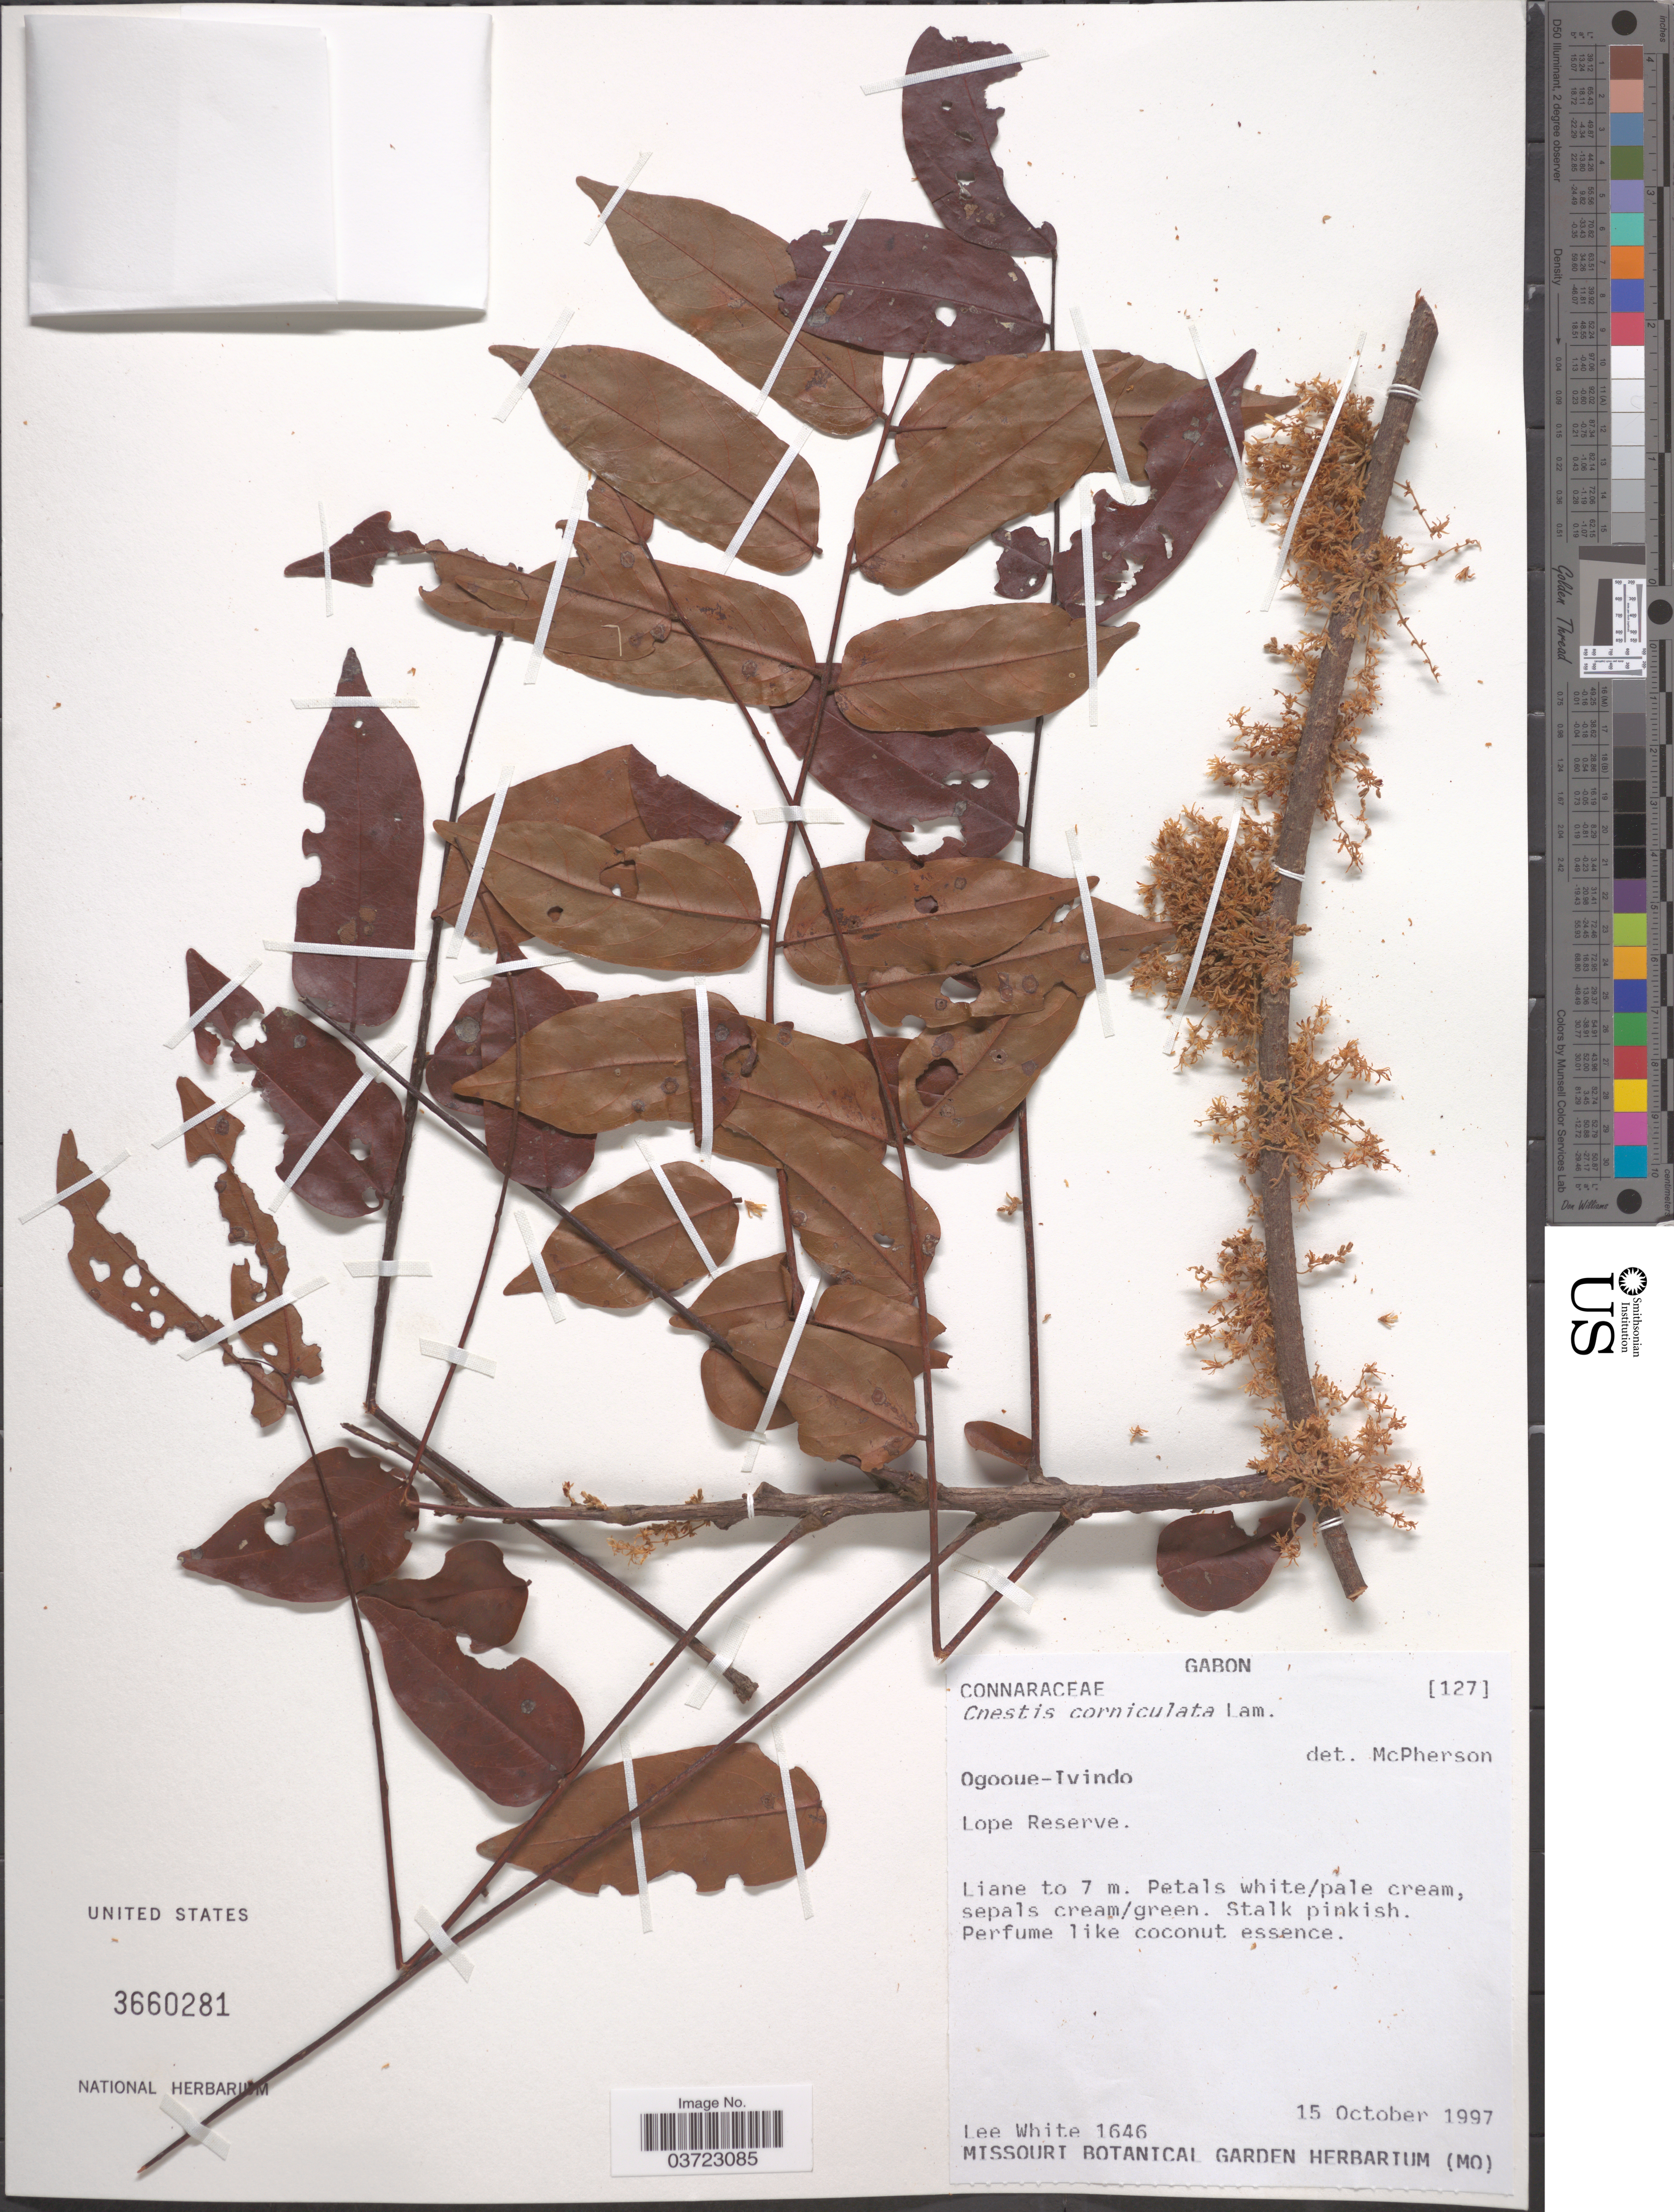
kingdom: Plantae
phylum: Tracheophyta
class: Magnoliopsida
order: Oxalidales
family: Connaraceae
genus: Cnestis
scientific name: Cnestis corniculata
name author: Lam.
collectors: L. White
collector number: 1646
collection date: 1997-10-15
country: Gabon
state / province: Ogooue-Ivindo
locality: Lope Reserve.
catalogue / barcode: US 3660281